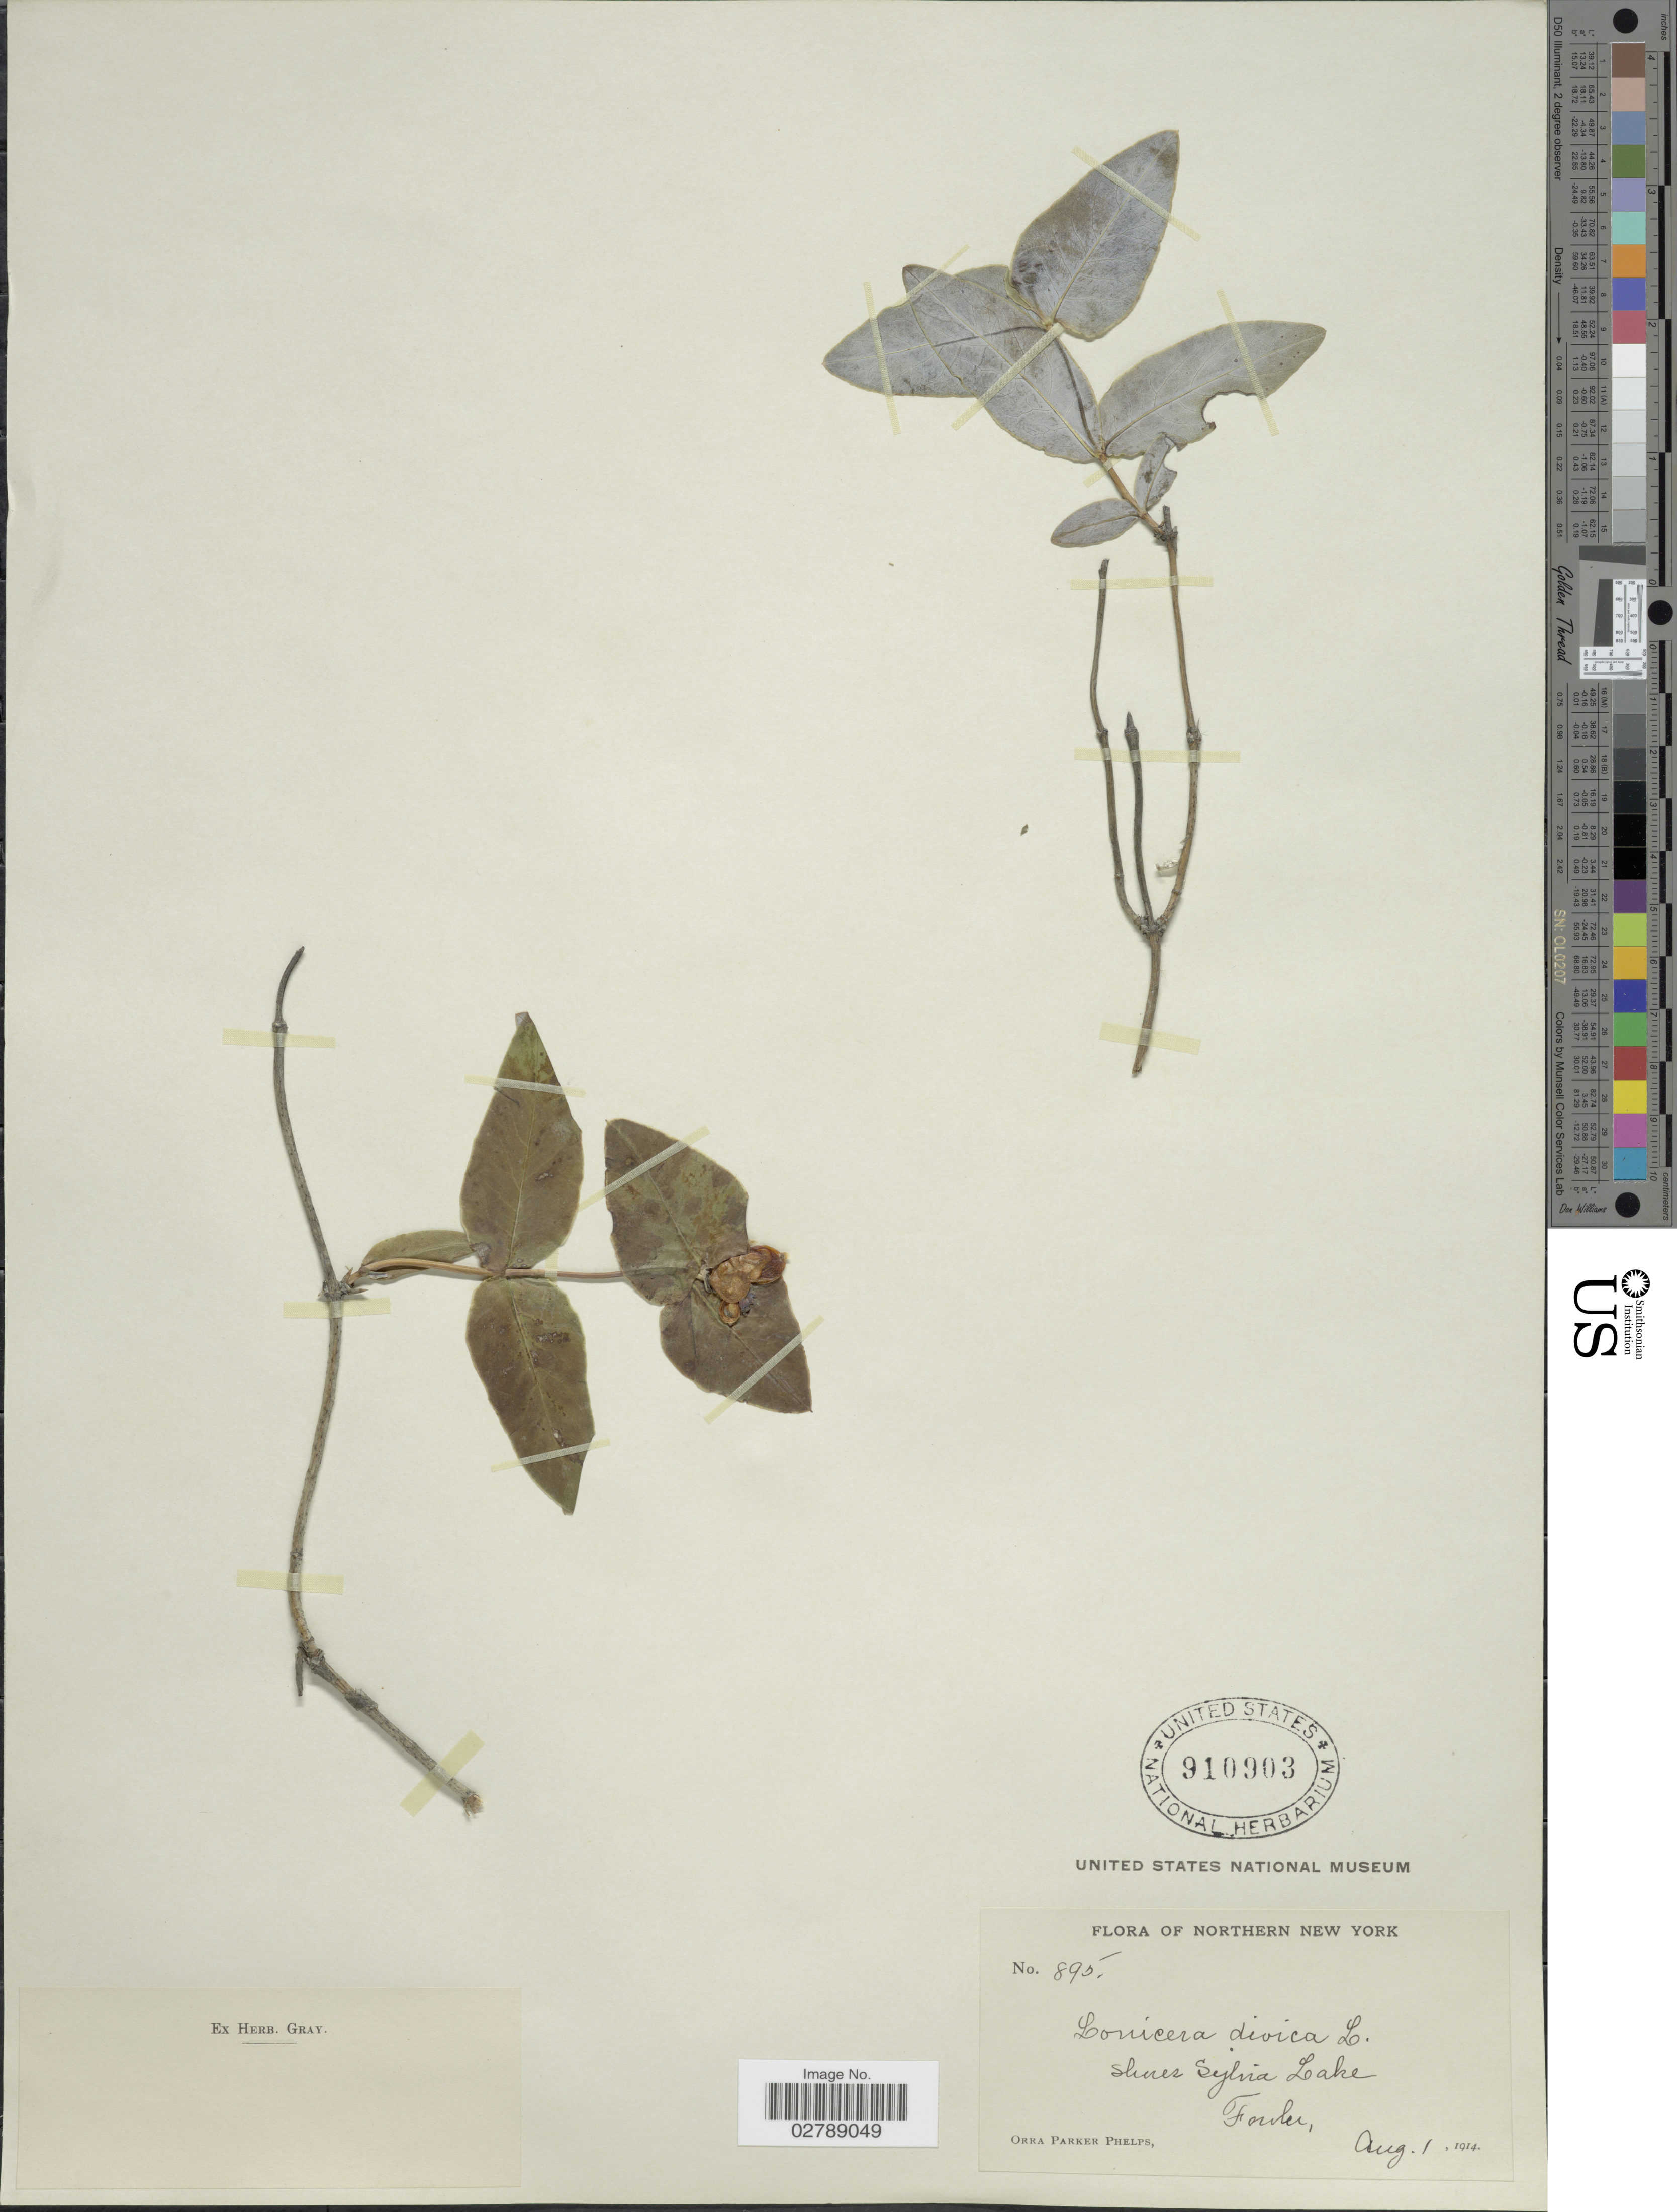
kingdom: Plantae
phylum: Tracheophyta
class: Magnoliopsida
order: Dipsacales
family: Caprifoliaceae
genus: Lonicera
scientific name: Lonicera dioica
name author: L.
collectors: O. P. Phelps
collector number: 895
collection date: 1914-08-01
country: United States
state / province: New York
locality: Northern New York. Shores Sylvia Lake. Fowler.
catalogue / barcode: US 910903